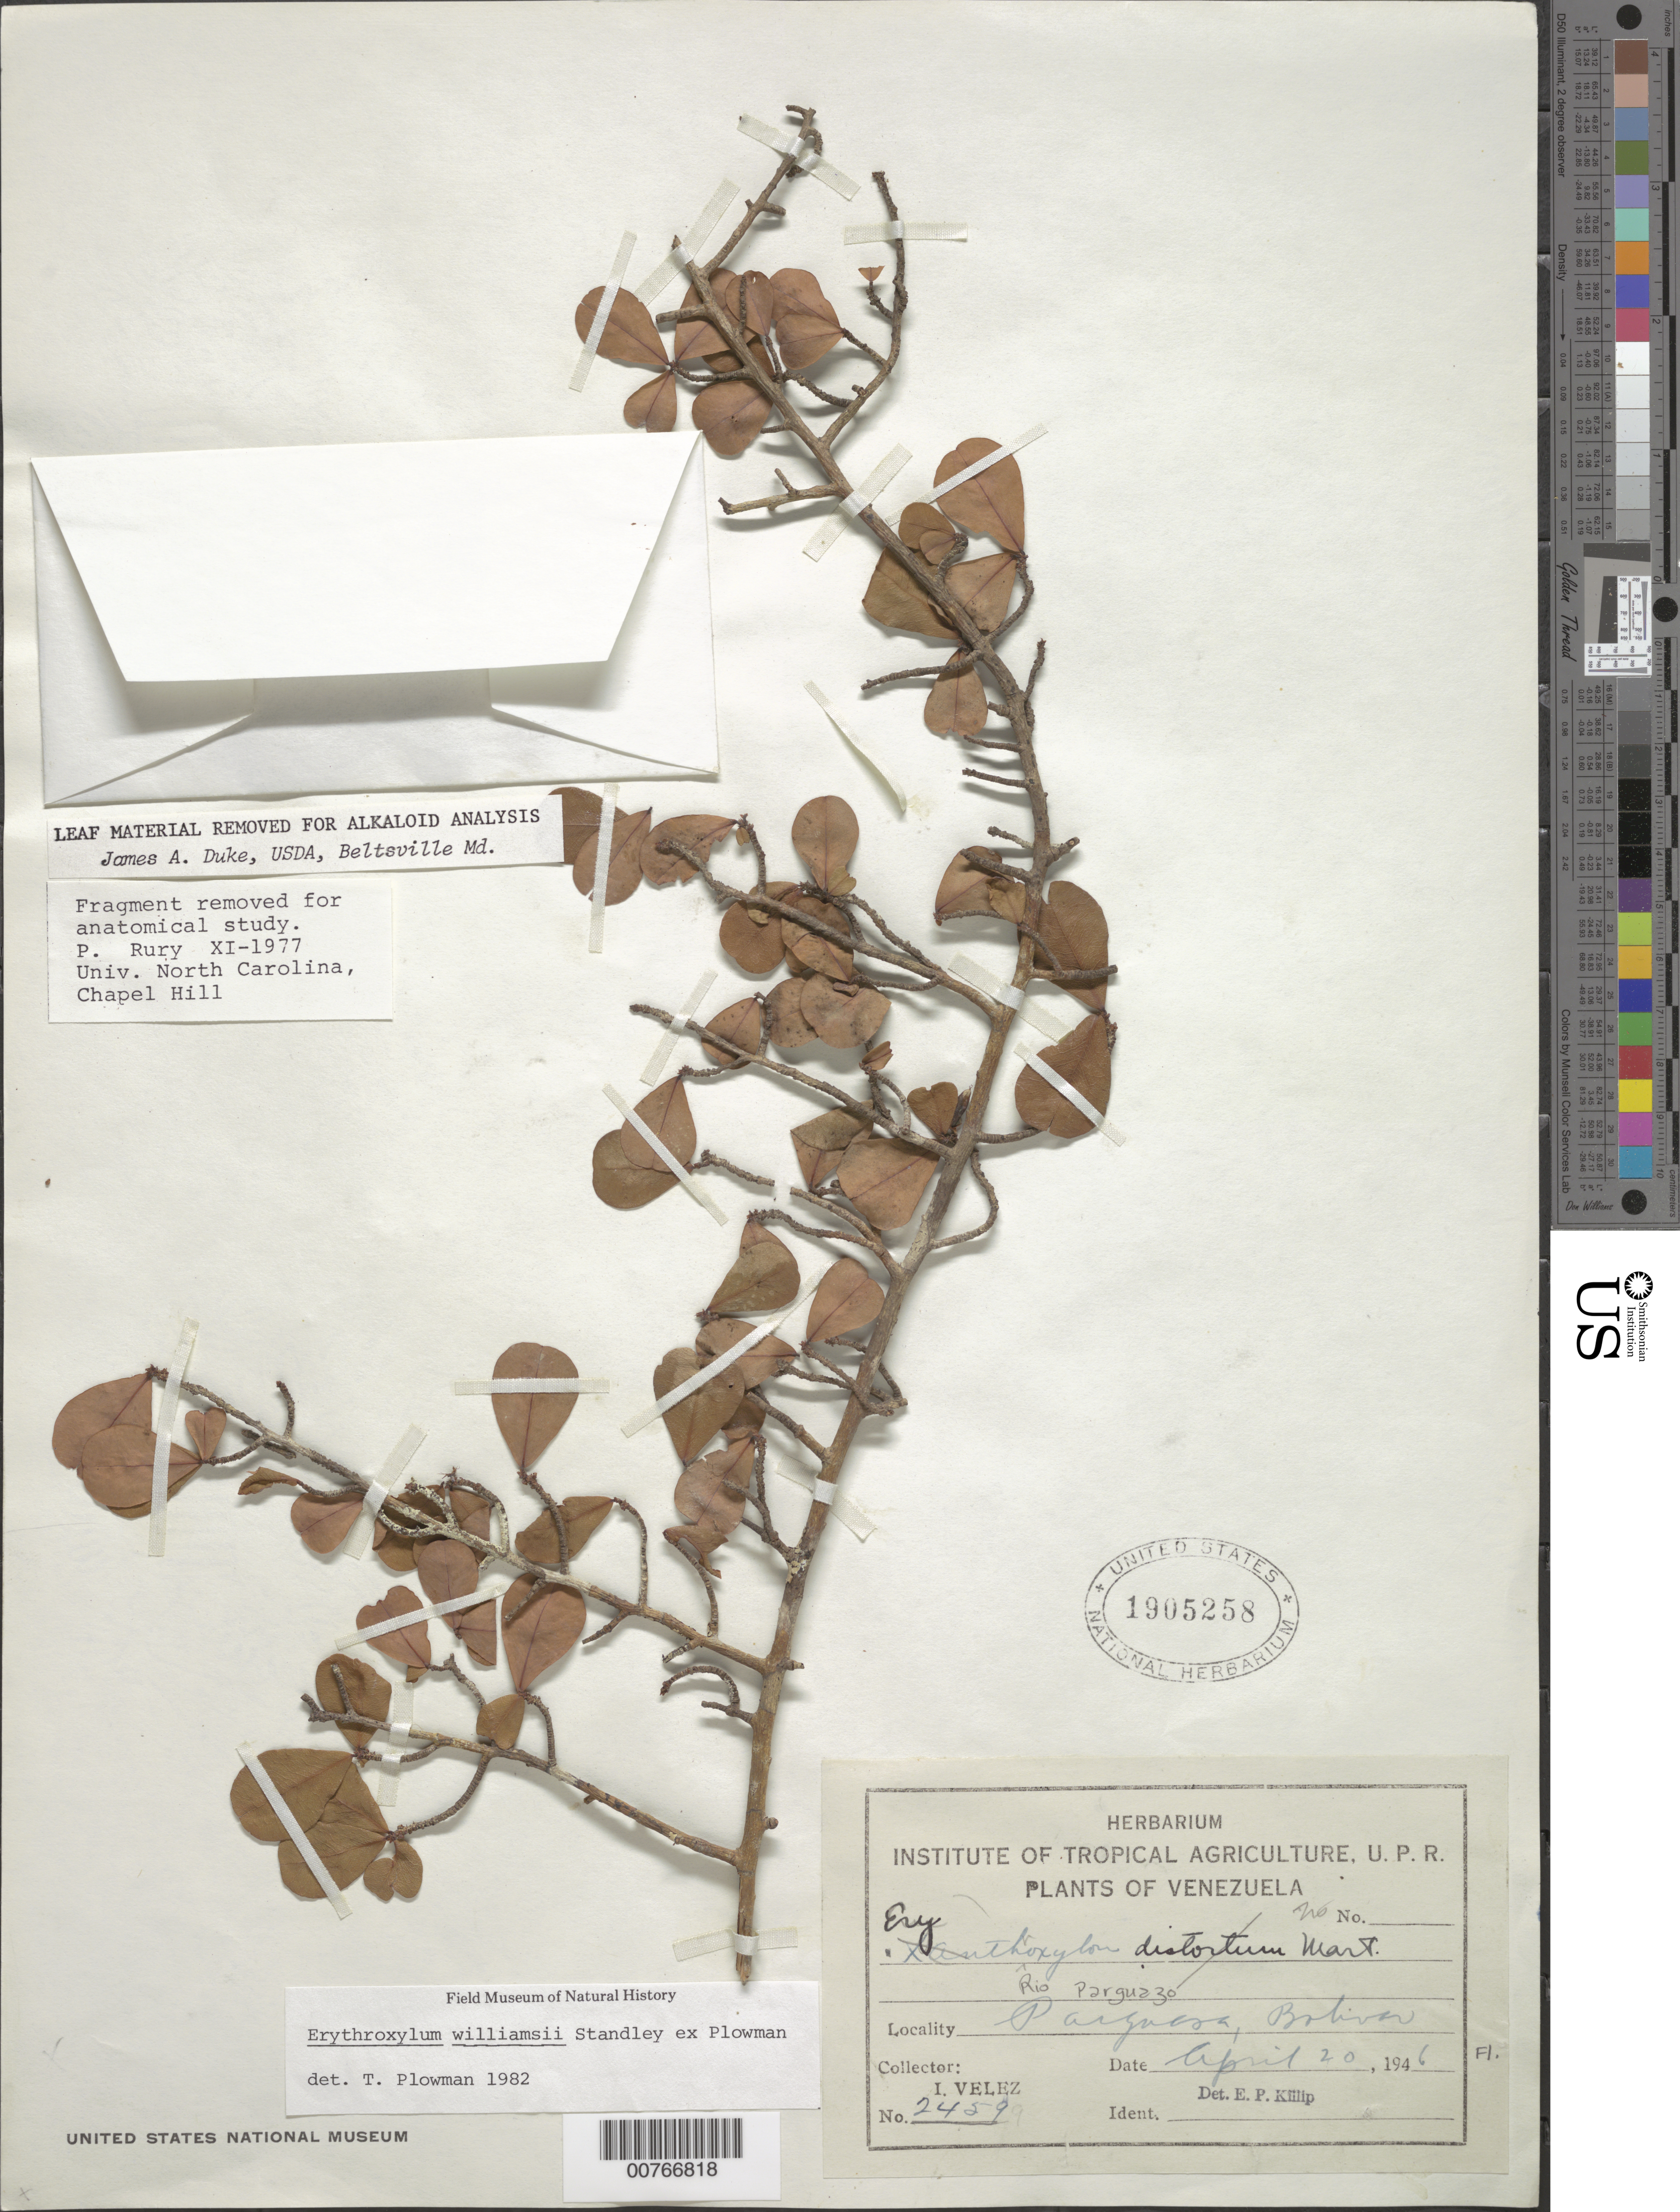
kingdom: Plantae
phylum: Tracheophyta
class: Magnoliopsida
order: Malpighiales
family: Erythroxylaceae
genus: Erythroxylum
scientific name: Erythroxylum williamsii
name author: Standl. ex Plowman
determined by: Plowman, Timothy C.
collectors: I. Velez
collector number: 2459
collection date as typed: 20-Apr-46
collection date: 1946-04-20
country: Venezuela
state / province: Bolívar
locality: Parguasa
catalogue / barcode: US 1905258